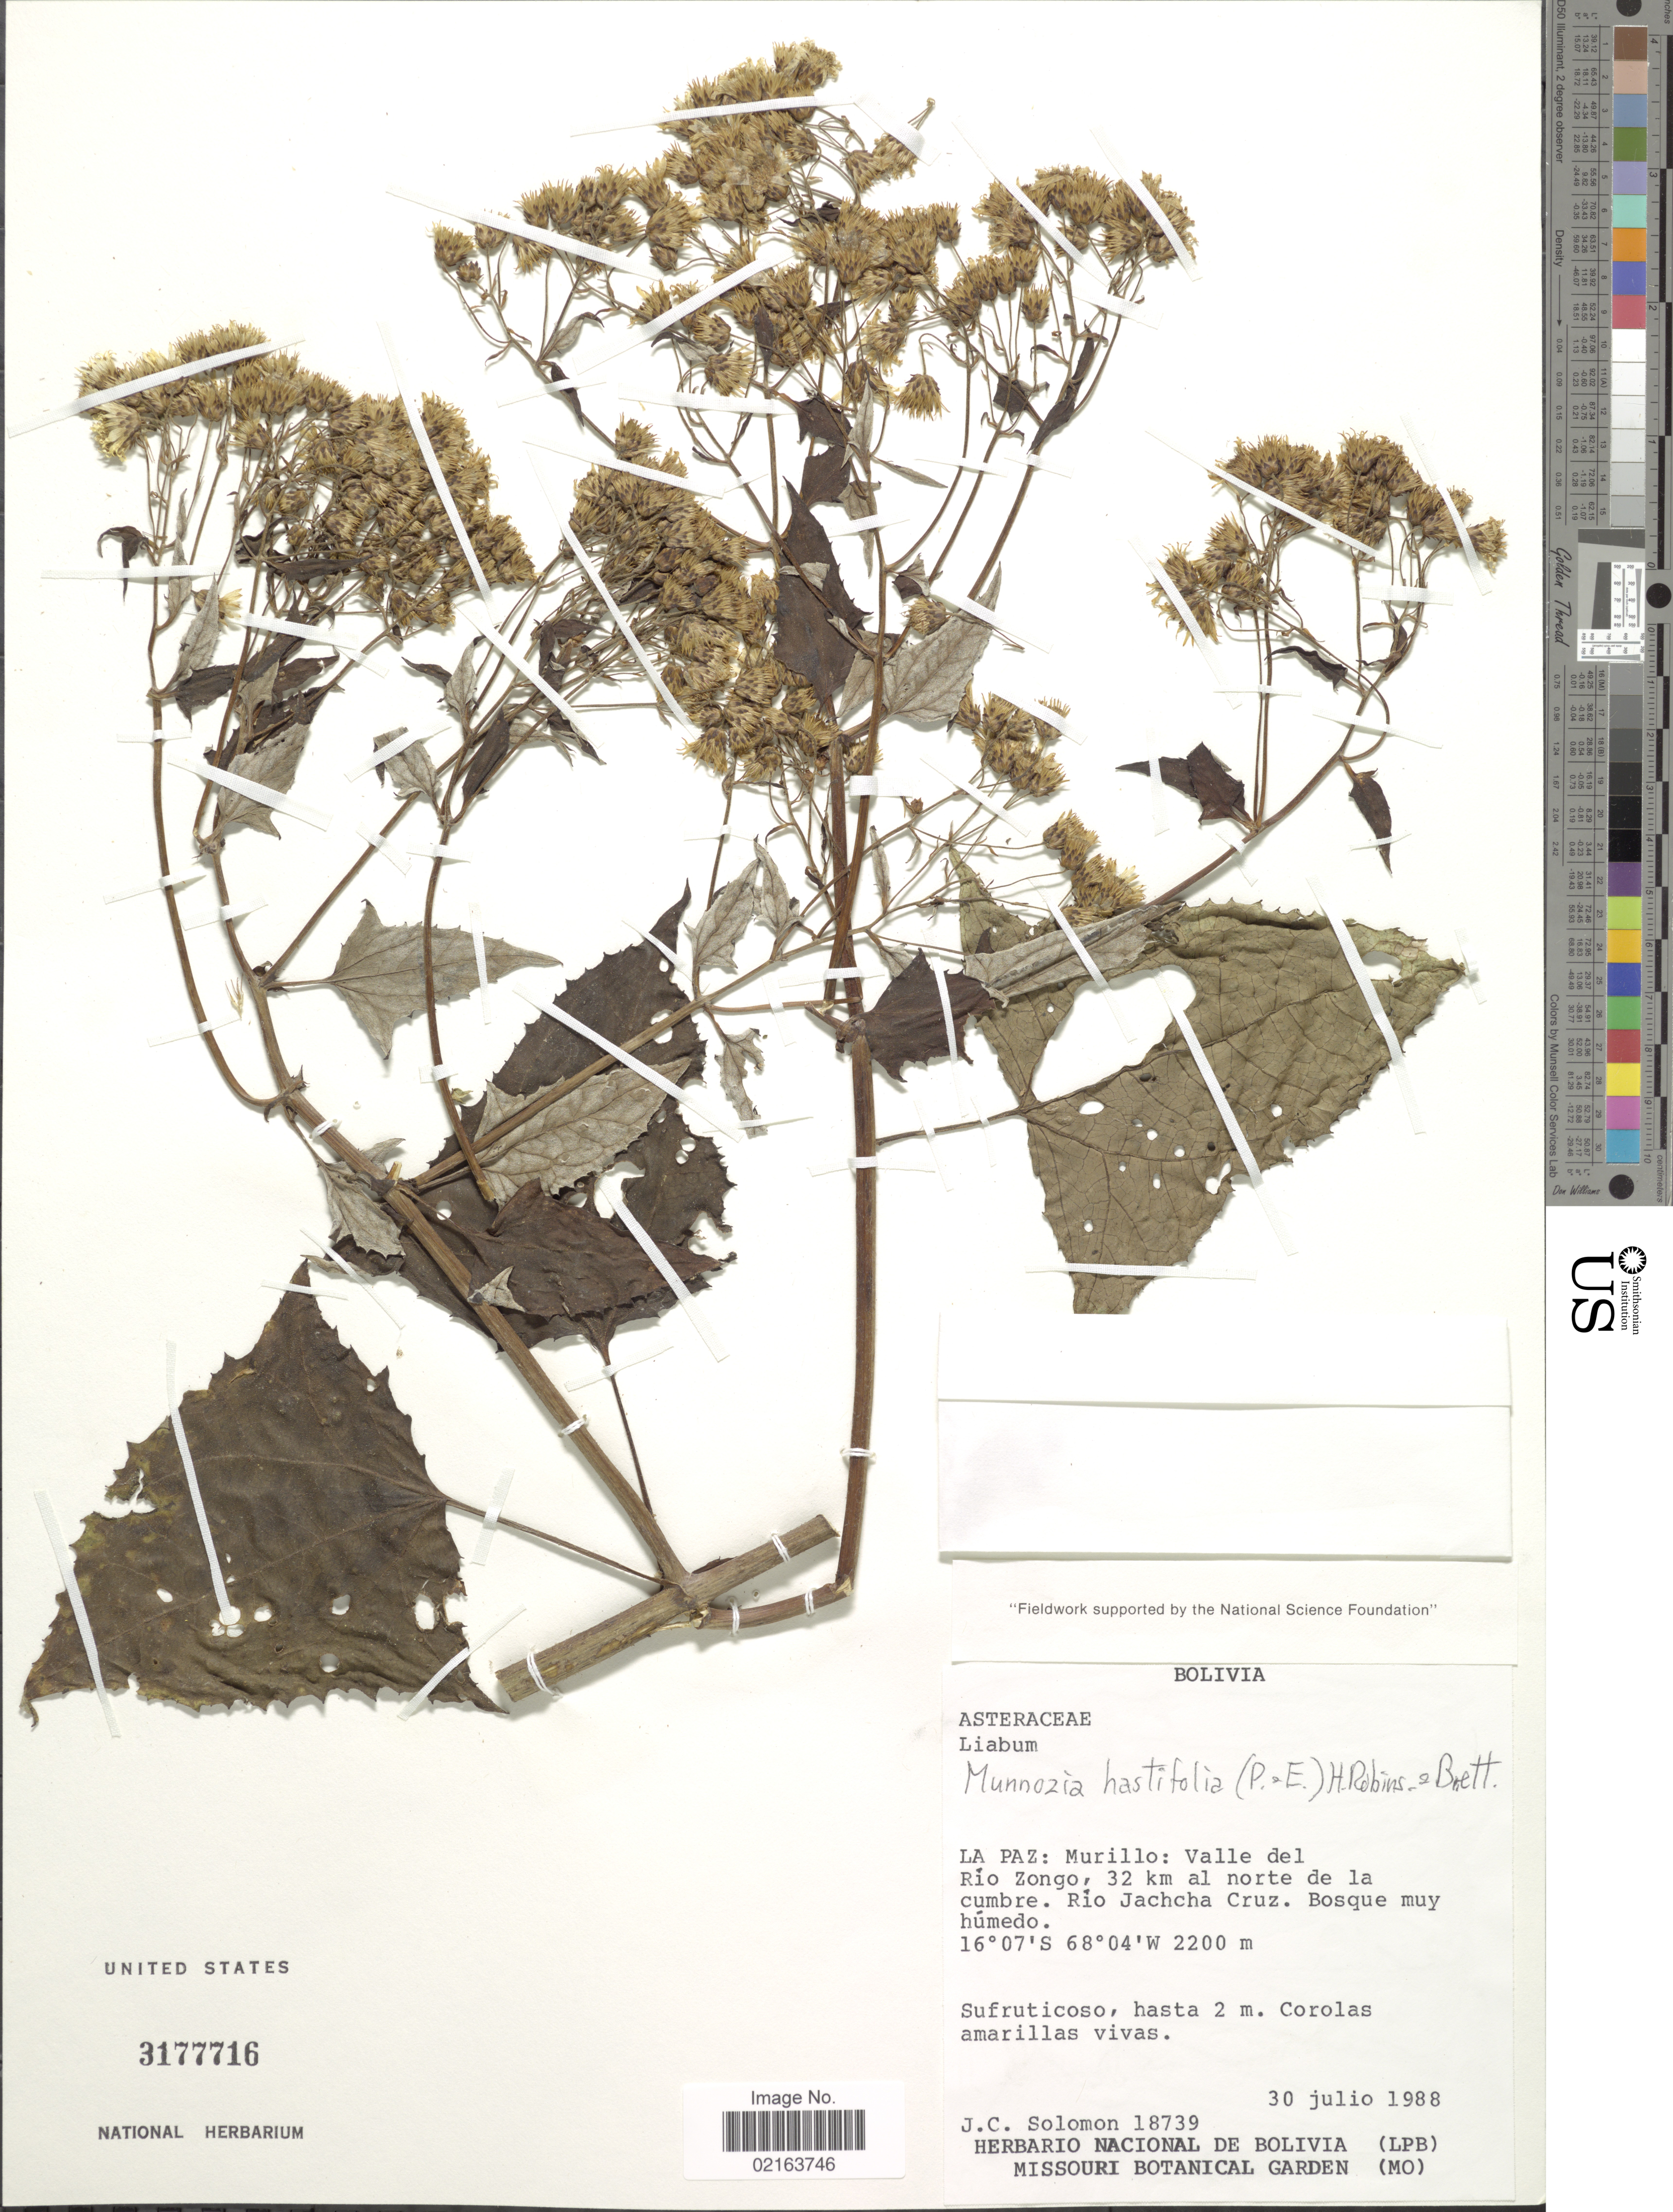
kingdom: Plantae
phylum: Tracheophyta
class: Magnoliopsida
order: Asterales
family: Asteraceae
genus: Munnozia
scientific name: Munnozia hastifolia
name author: (Poepp.) H. Rob. & Brettell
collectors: J. C. Solomon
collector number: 18739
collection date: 1988-07-30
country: Bolivia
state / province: La Paz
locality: La Paz: Murillo: Valle del Rio Zongo, 32 km al norte de la cumbre, Rio Jachcha Cruz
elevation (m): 2200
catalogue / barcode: US 3177716